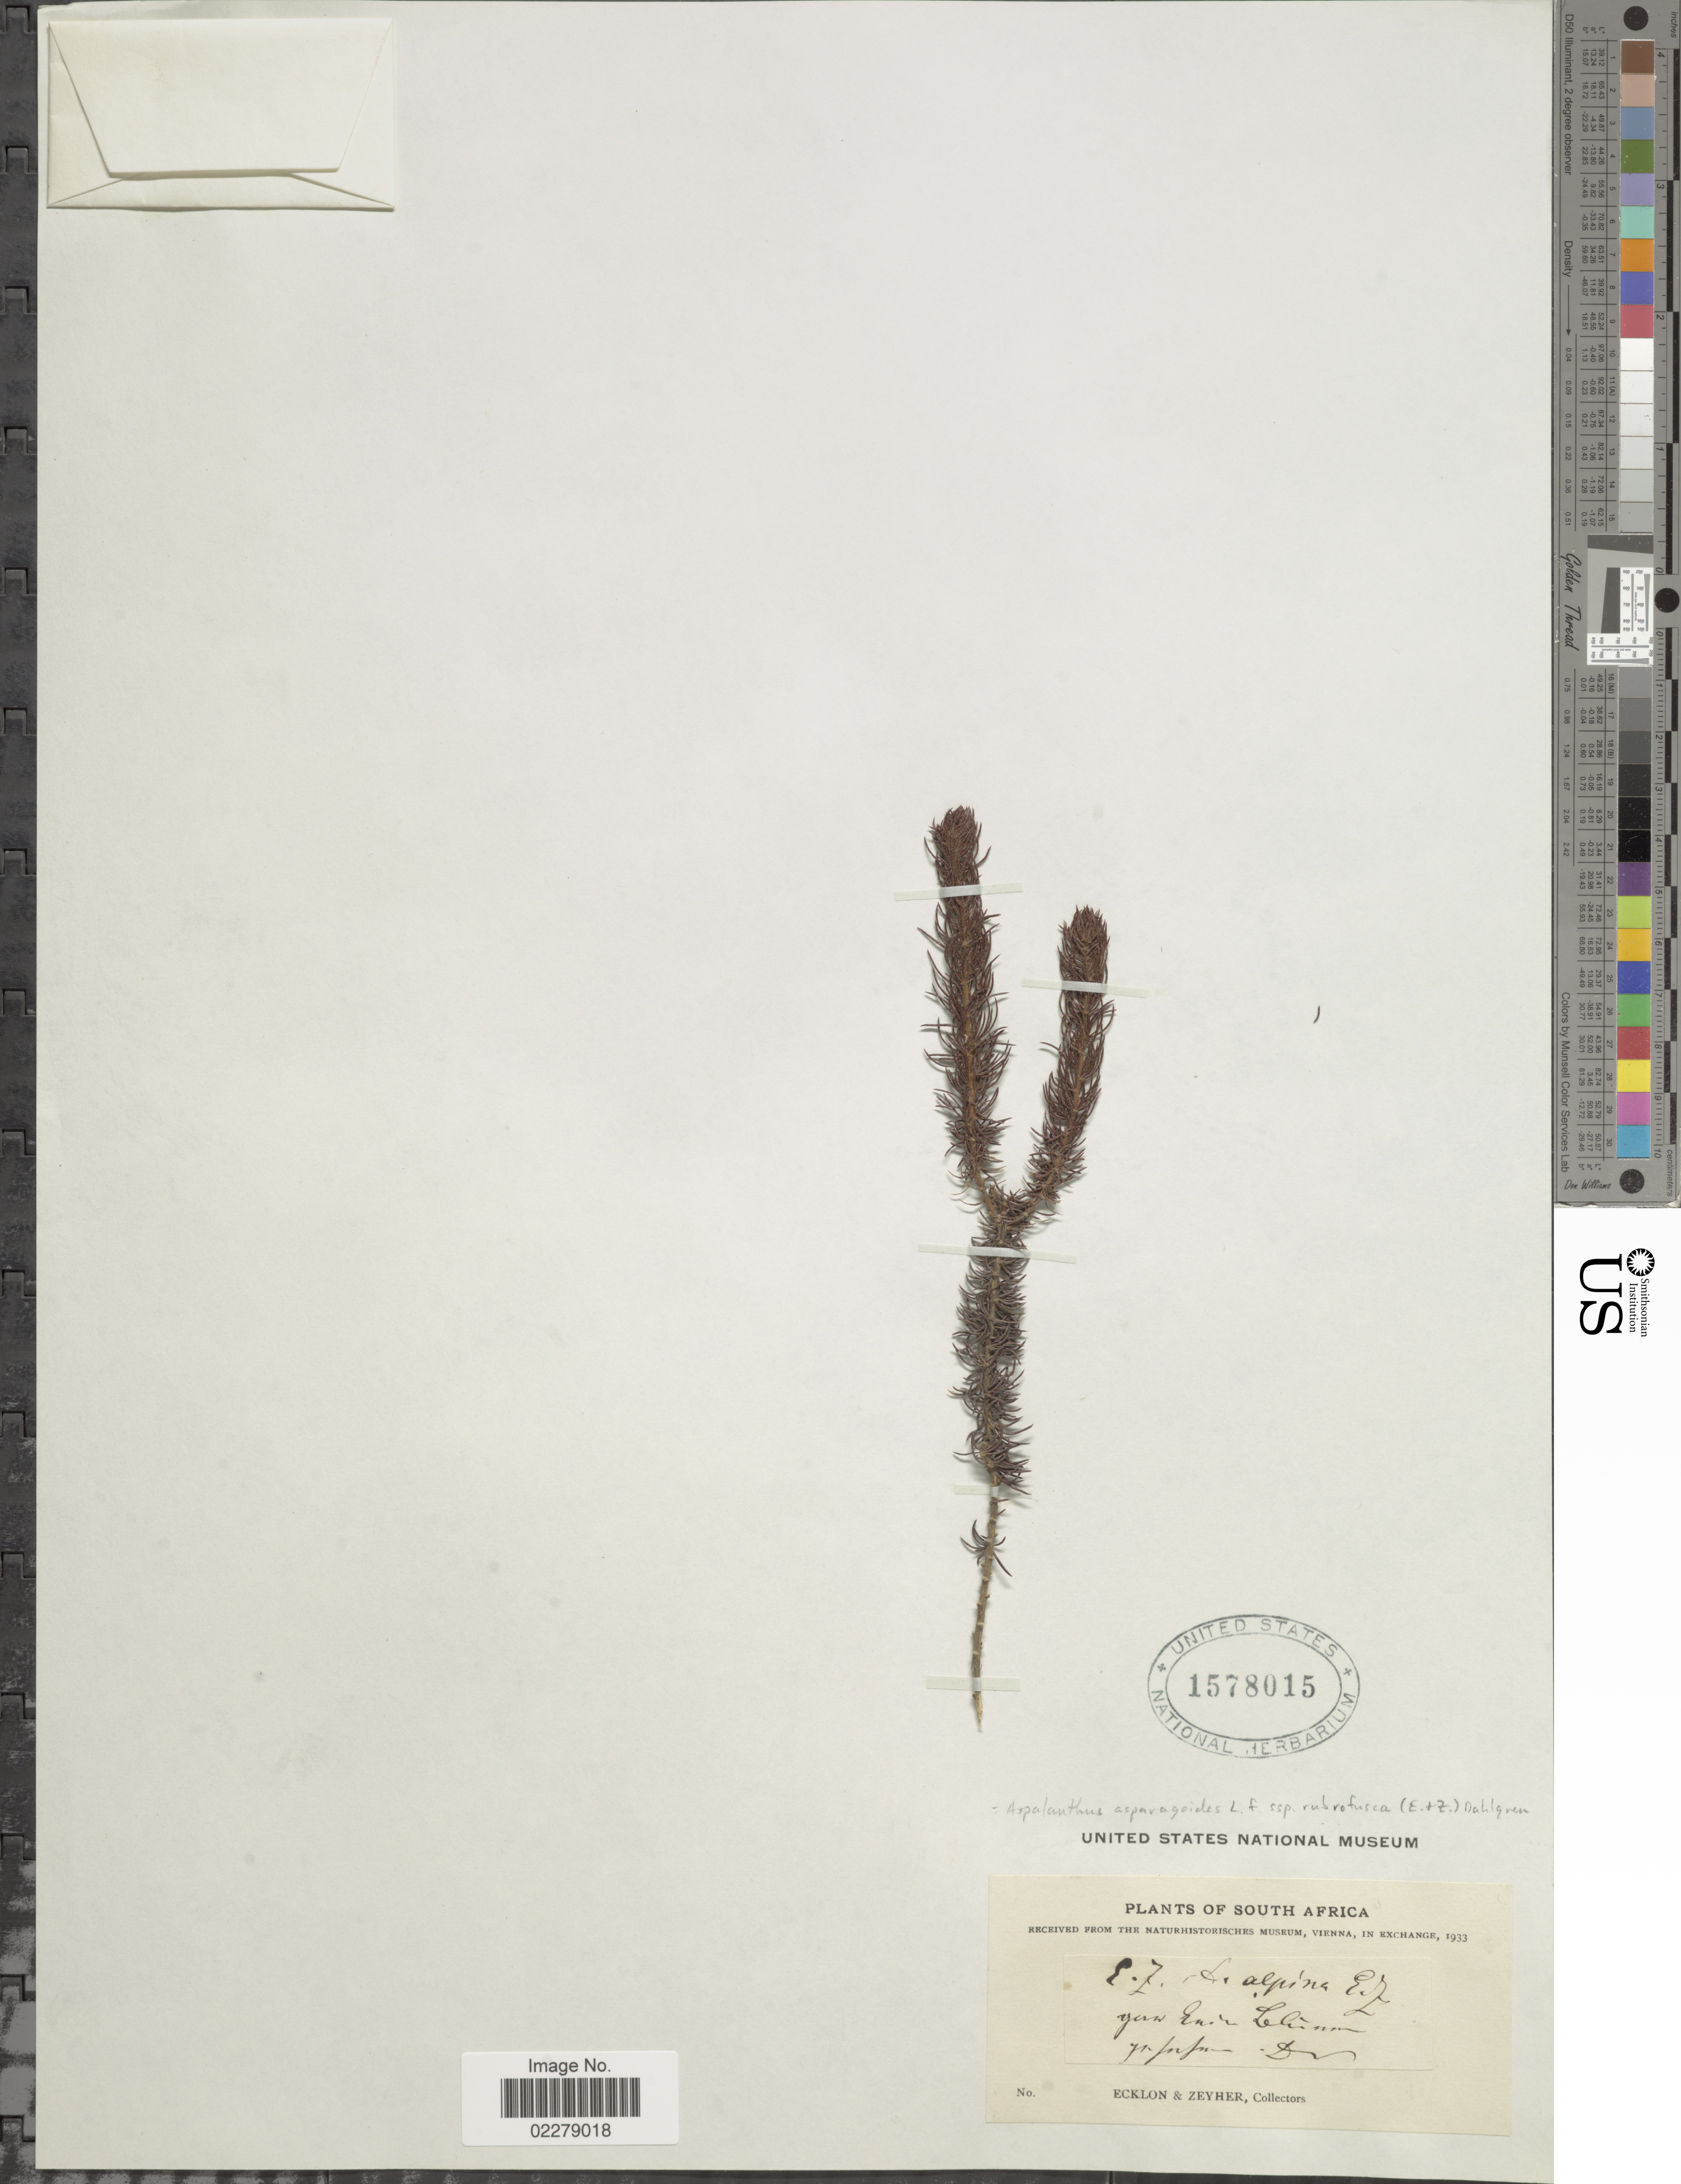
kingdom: Plantae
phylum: Tracheophyta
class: Magnoliopsida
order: Fabales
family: Fabaceae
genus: Aspalathus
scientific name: Aspalathus asparagoides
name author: L. f.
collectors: -. Ecklon & -. Zeyher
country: South Africa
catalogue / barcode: US 1578015